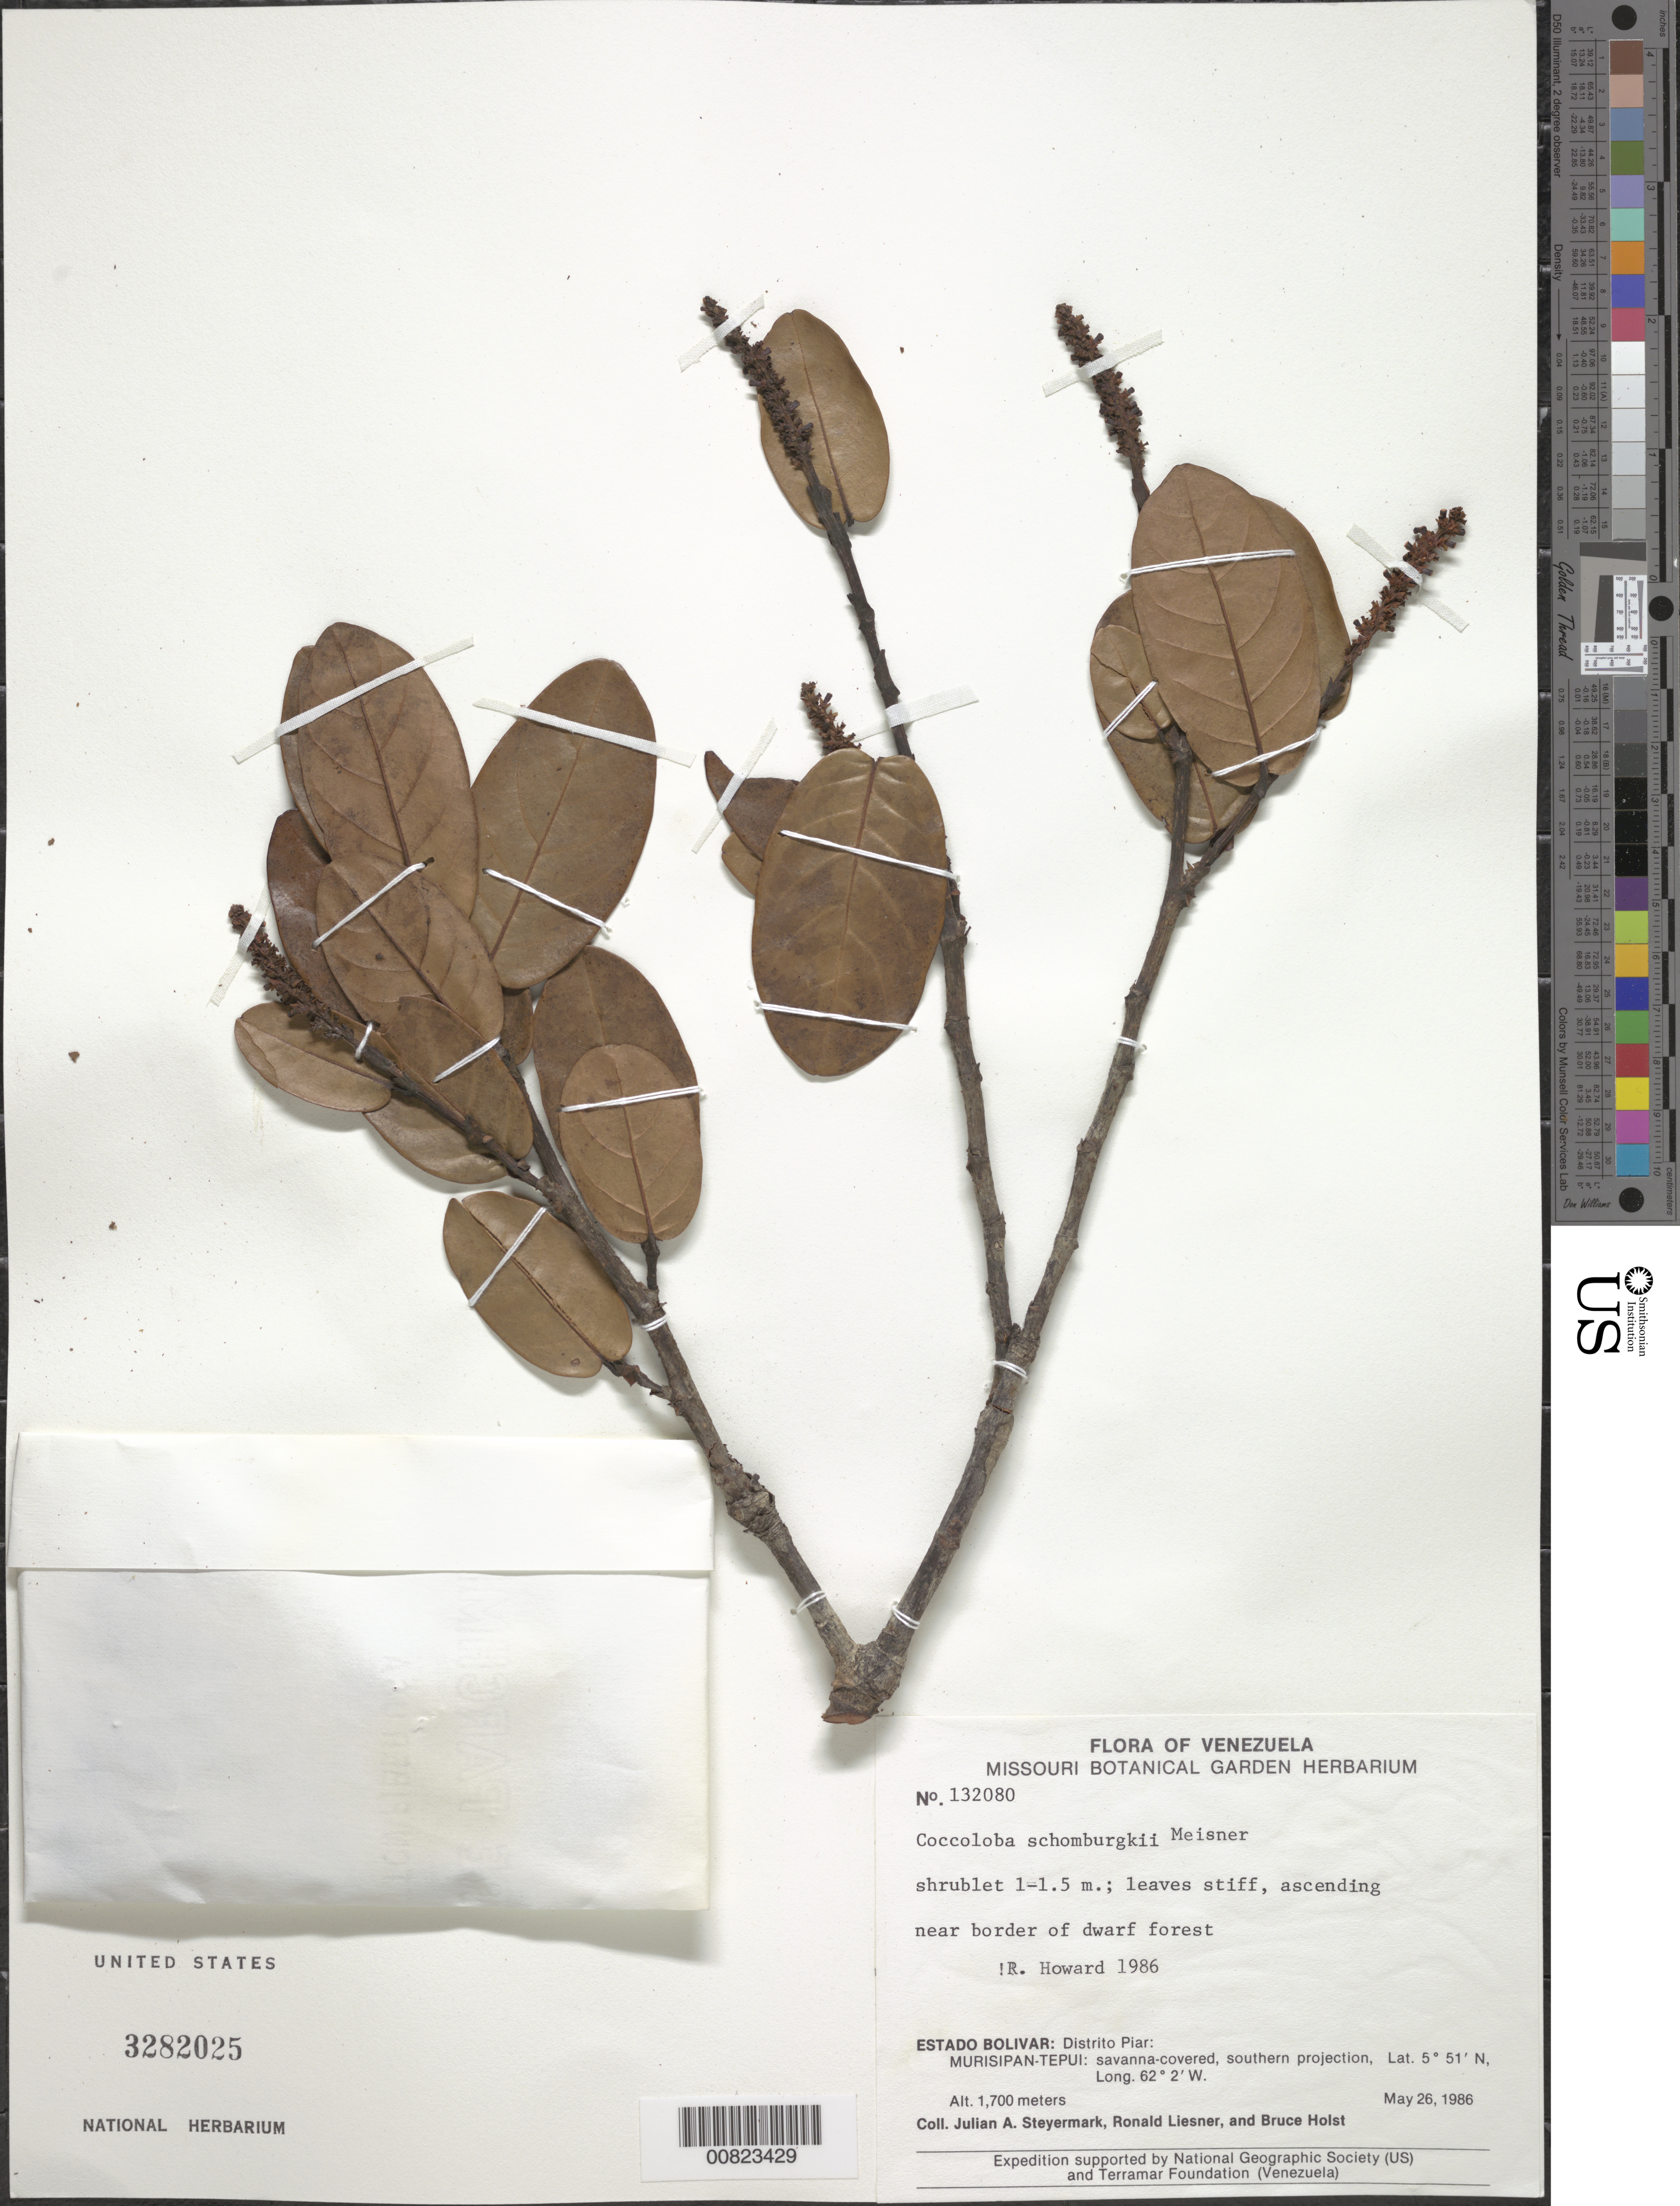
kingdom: Plantae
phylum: Tracheophyta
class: Magnoliopsida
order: Caryophyllales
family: Polygonaceae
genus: Coccoloba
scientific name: Coccoloba schomburgkii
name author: Meisn.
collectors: J. Steyermark, R. L. Liesner & B. Holst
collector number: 132080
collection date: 1986-05-26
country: Venezuela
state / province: Bolivar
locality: Distrito Piar: Murisipan-Tepui: savanna-covered, southern projection.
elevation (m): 1700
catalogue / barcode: US 3282025